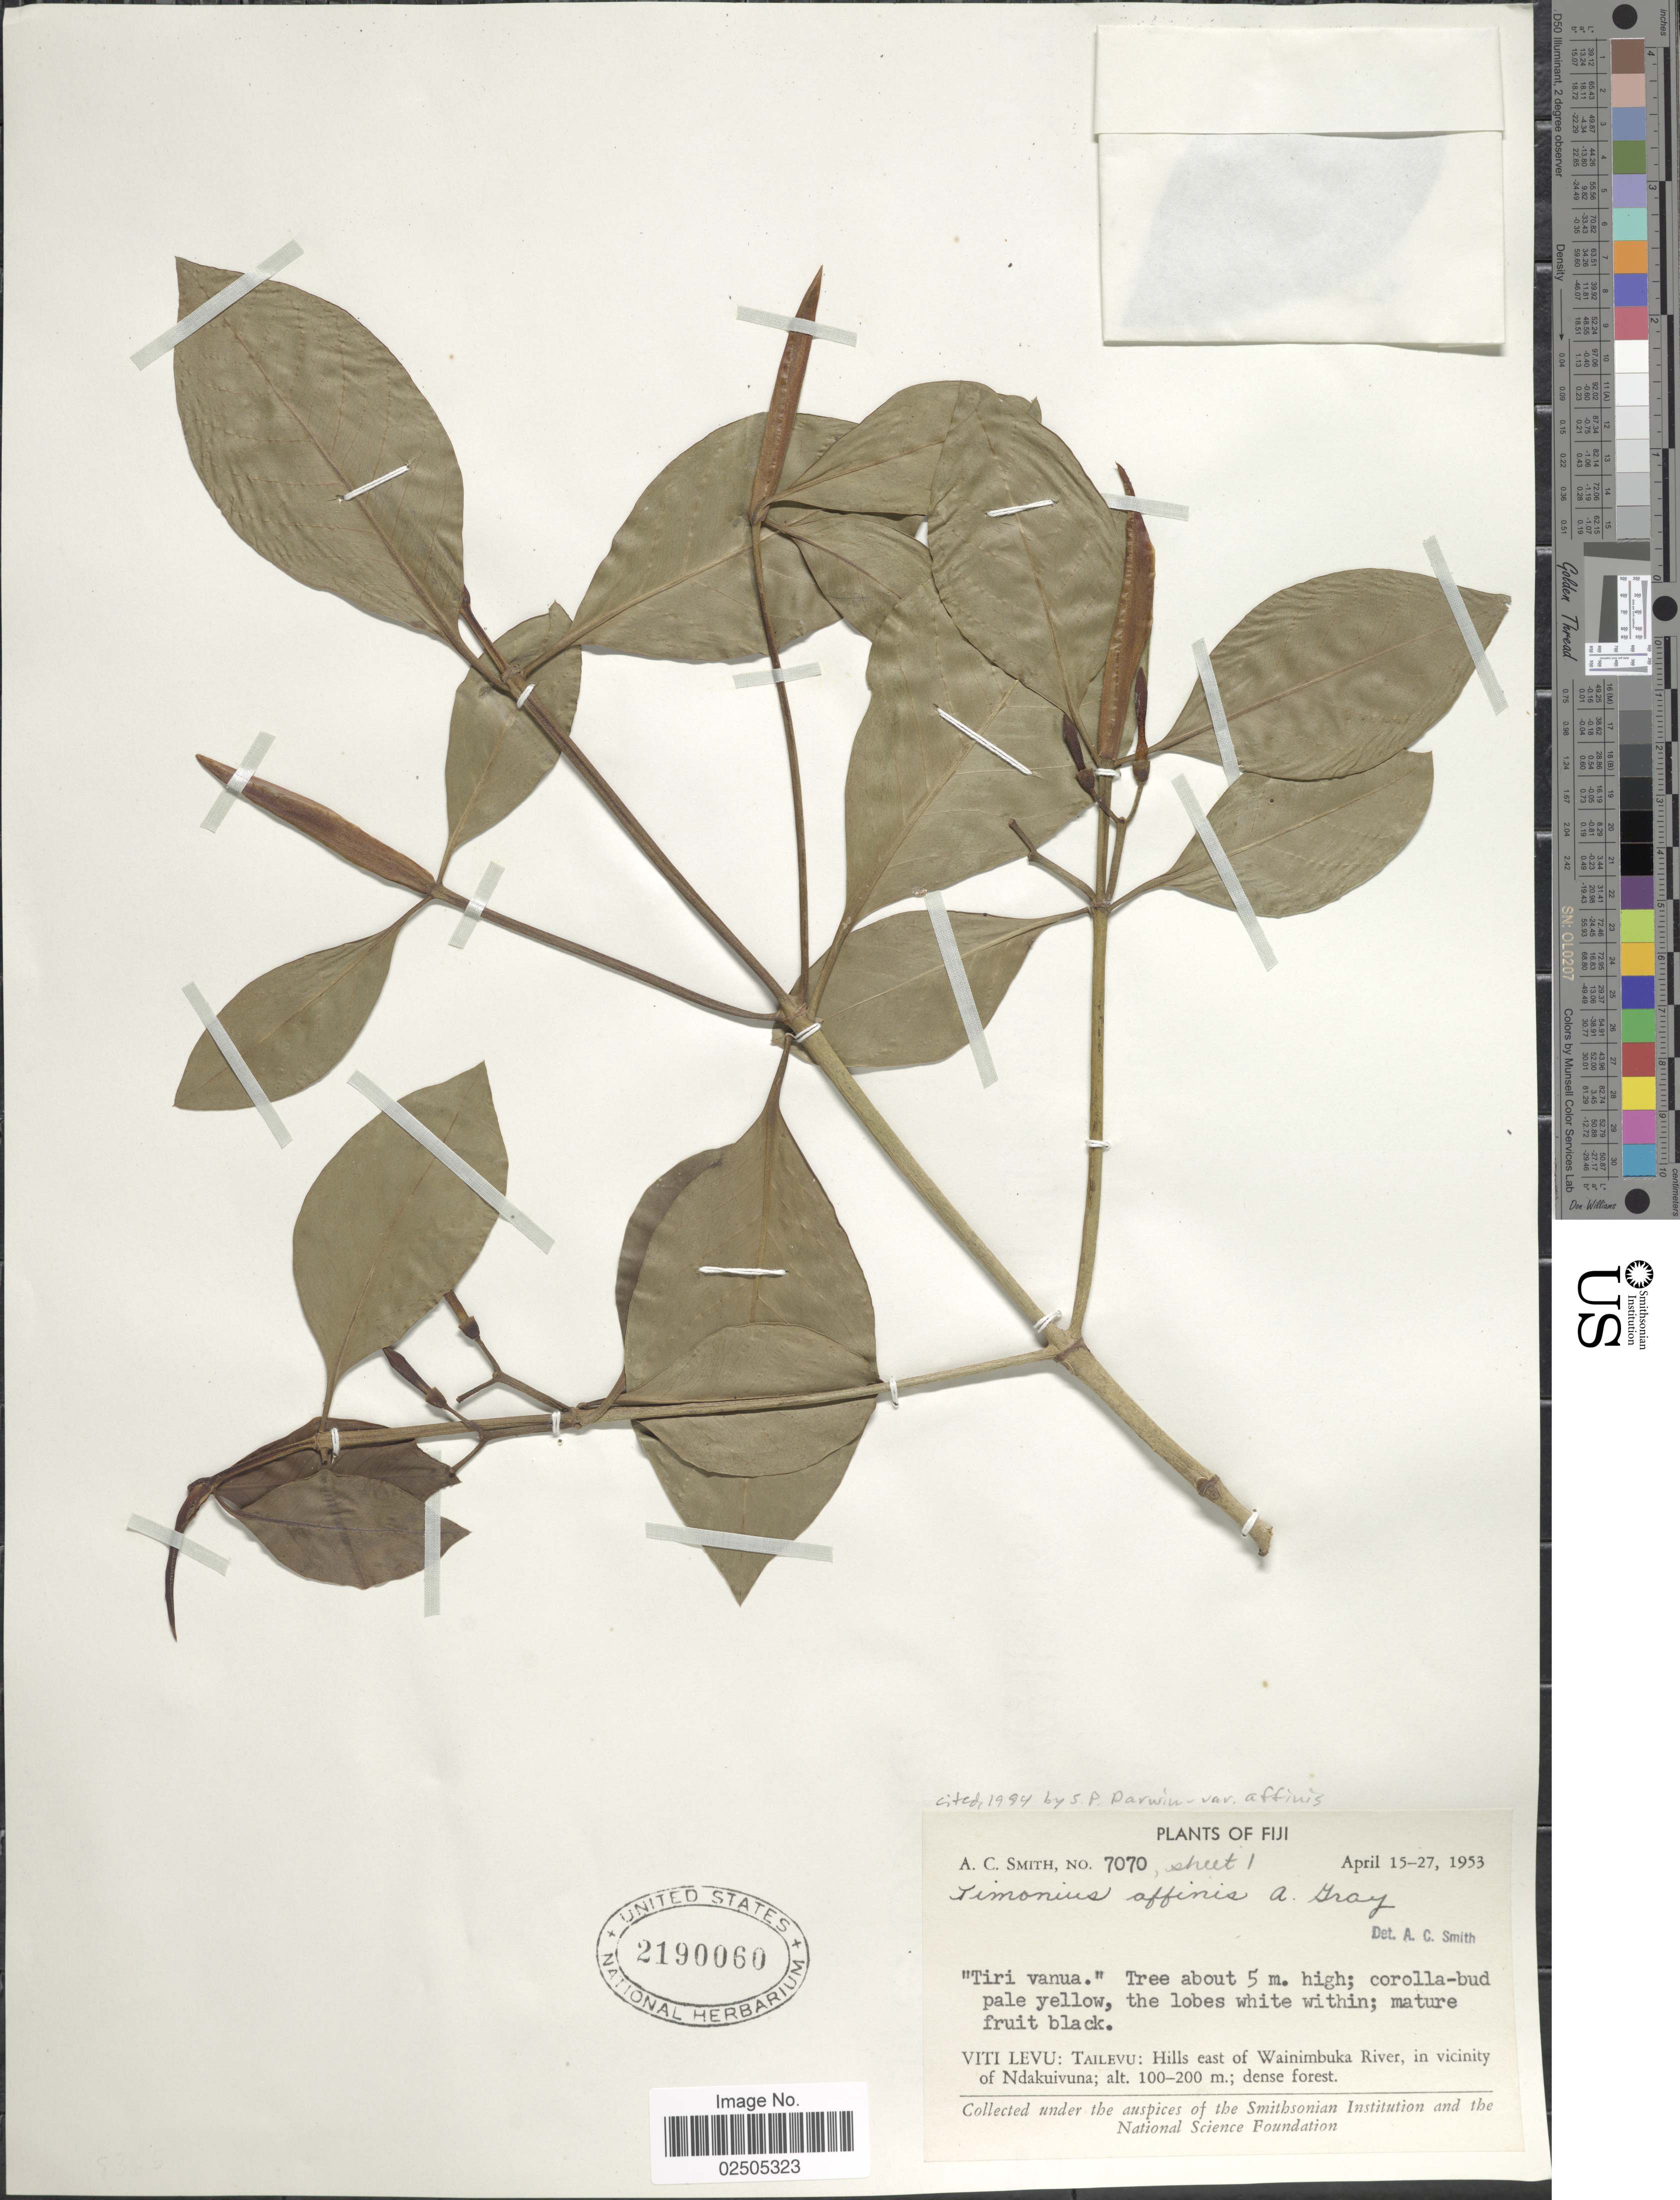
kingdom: Plantae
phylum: Tracheophyta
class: Magnoliopsida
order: Gentianales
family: Rubiaceae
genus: Timonius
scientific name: Timonius affinis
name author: A. Gray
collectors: A. C. Smith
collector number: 7070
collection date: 1953-04-15/1953-04-27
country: Fiji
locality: Viti Levu: Tailevu: Hills east of Wainimbuka River, in vicinity of Ndakuivuna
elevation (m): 100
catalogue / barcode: US 2190060